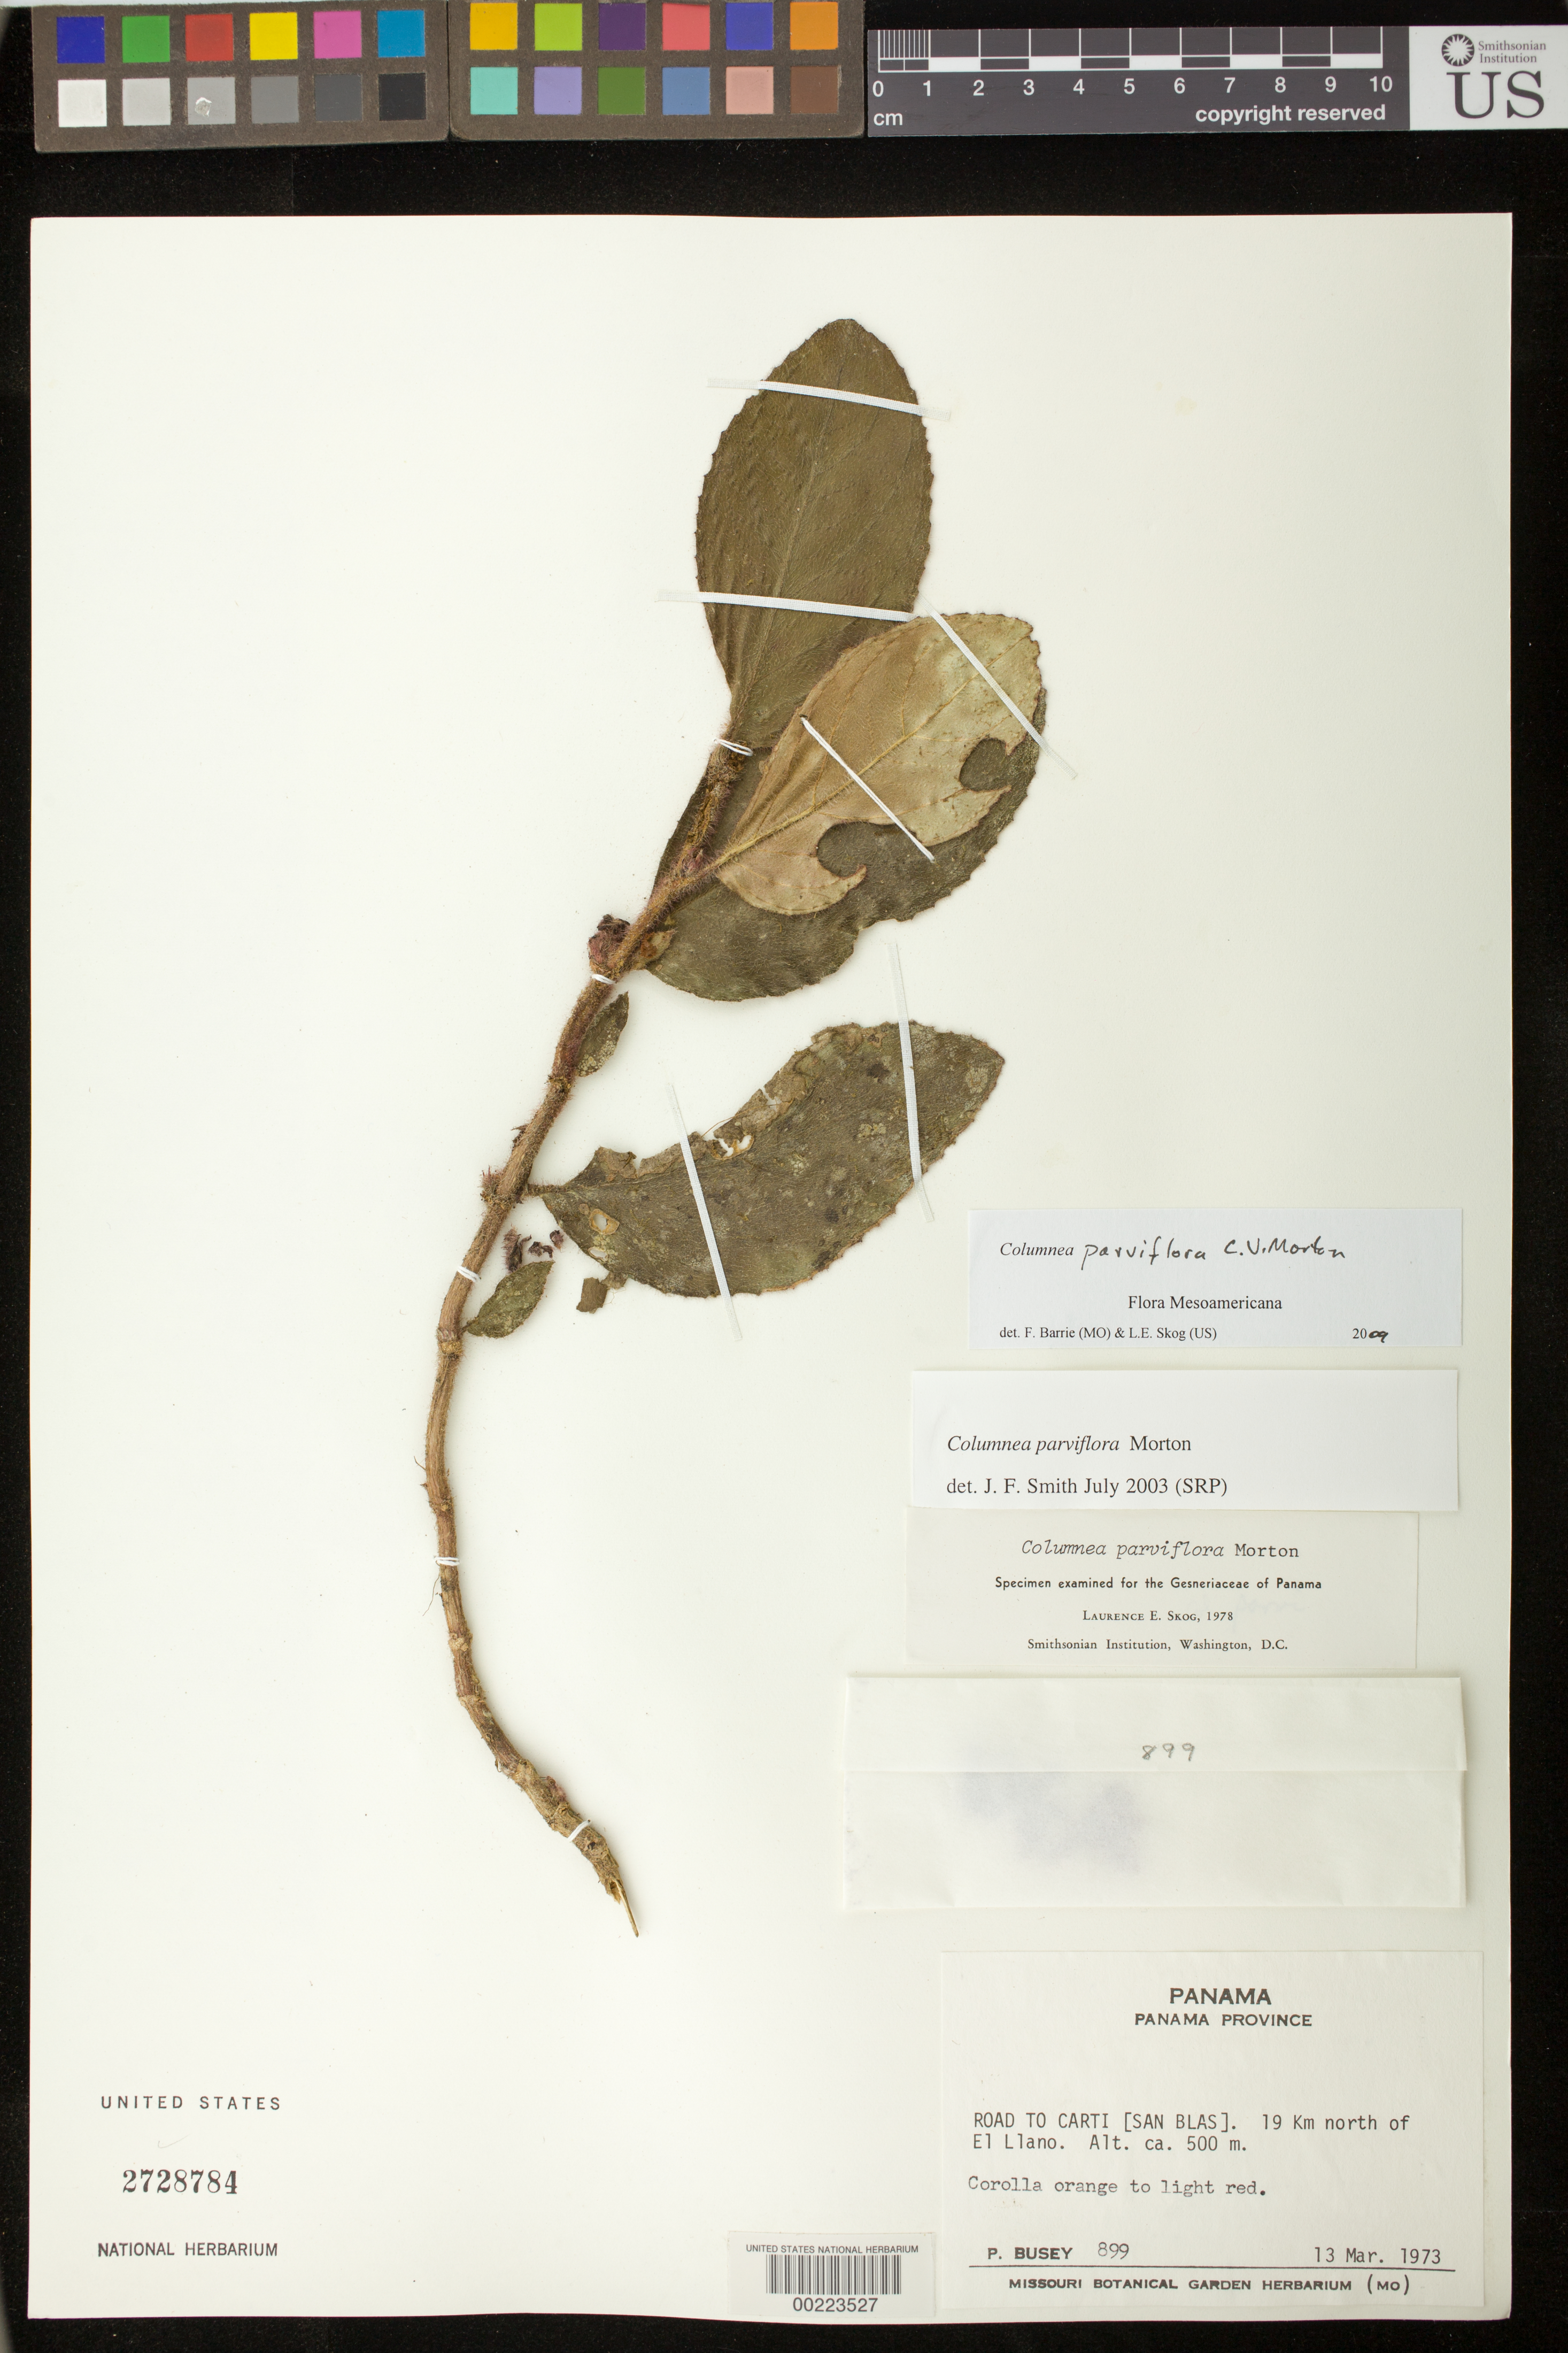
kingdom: Plantae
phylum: Tracheophyta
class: Magnoliopsida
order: Lamiales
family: Gesneriaceae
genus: Columnea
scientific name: Columnea herthae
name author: Mansf.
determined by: Clark, J. L.; Skog, Laurence E.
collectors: P. Busey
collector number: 899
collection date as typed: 13 Mar 1973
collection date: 1973-03-13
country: Panama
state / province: Panamá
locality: Road to Carti [San Blas], 19 km N of El Llano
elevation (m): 500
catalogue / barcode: US 2728784